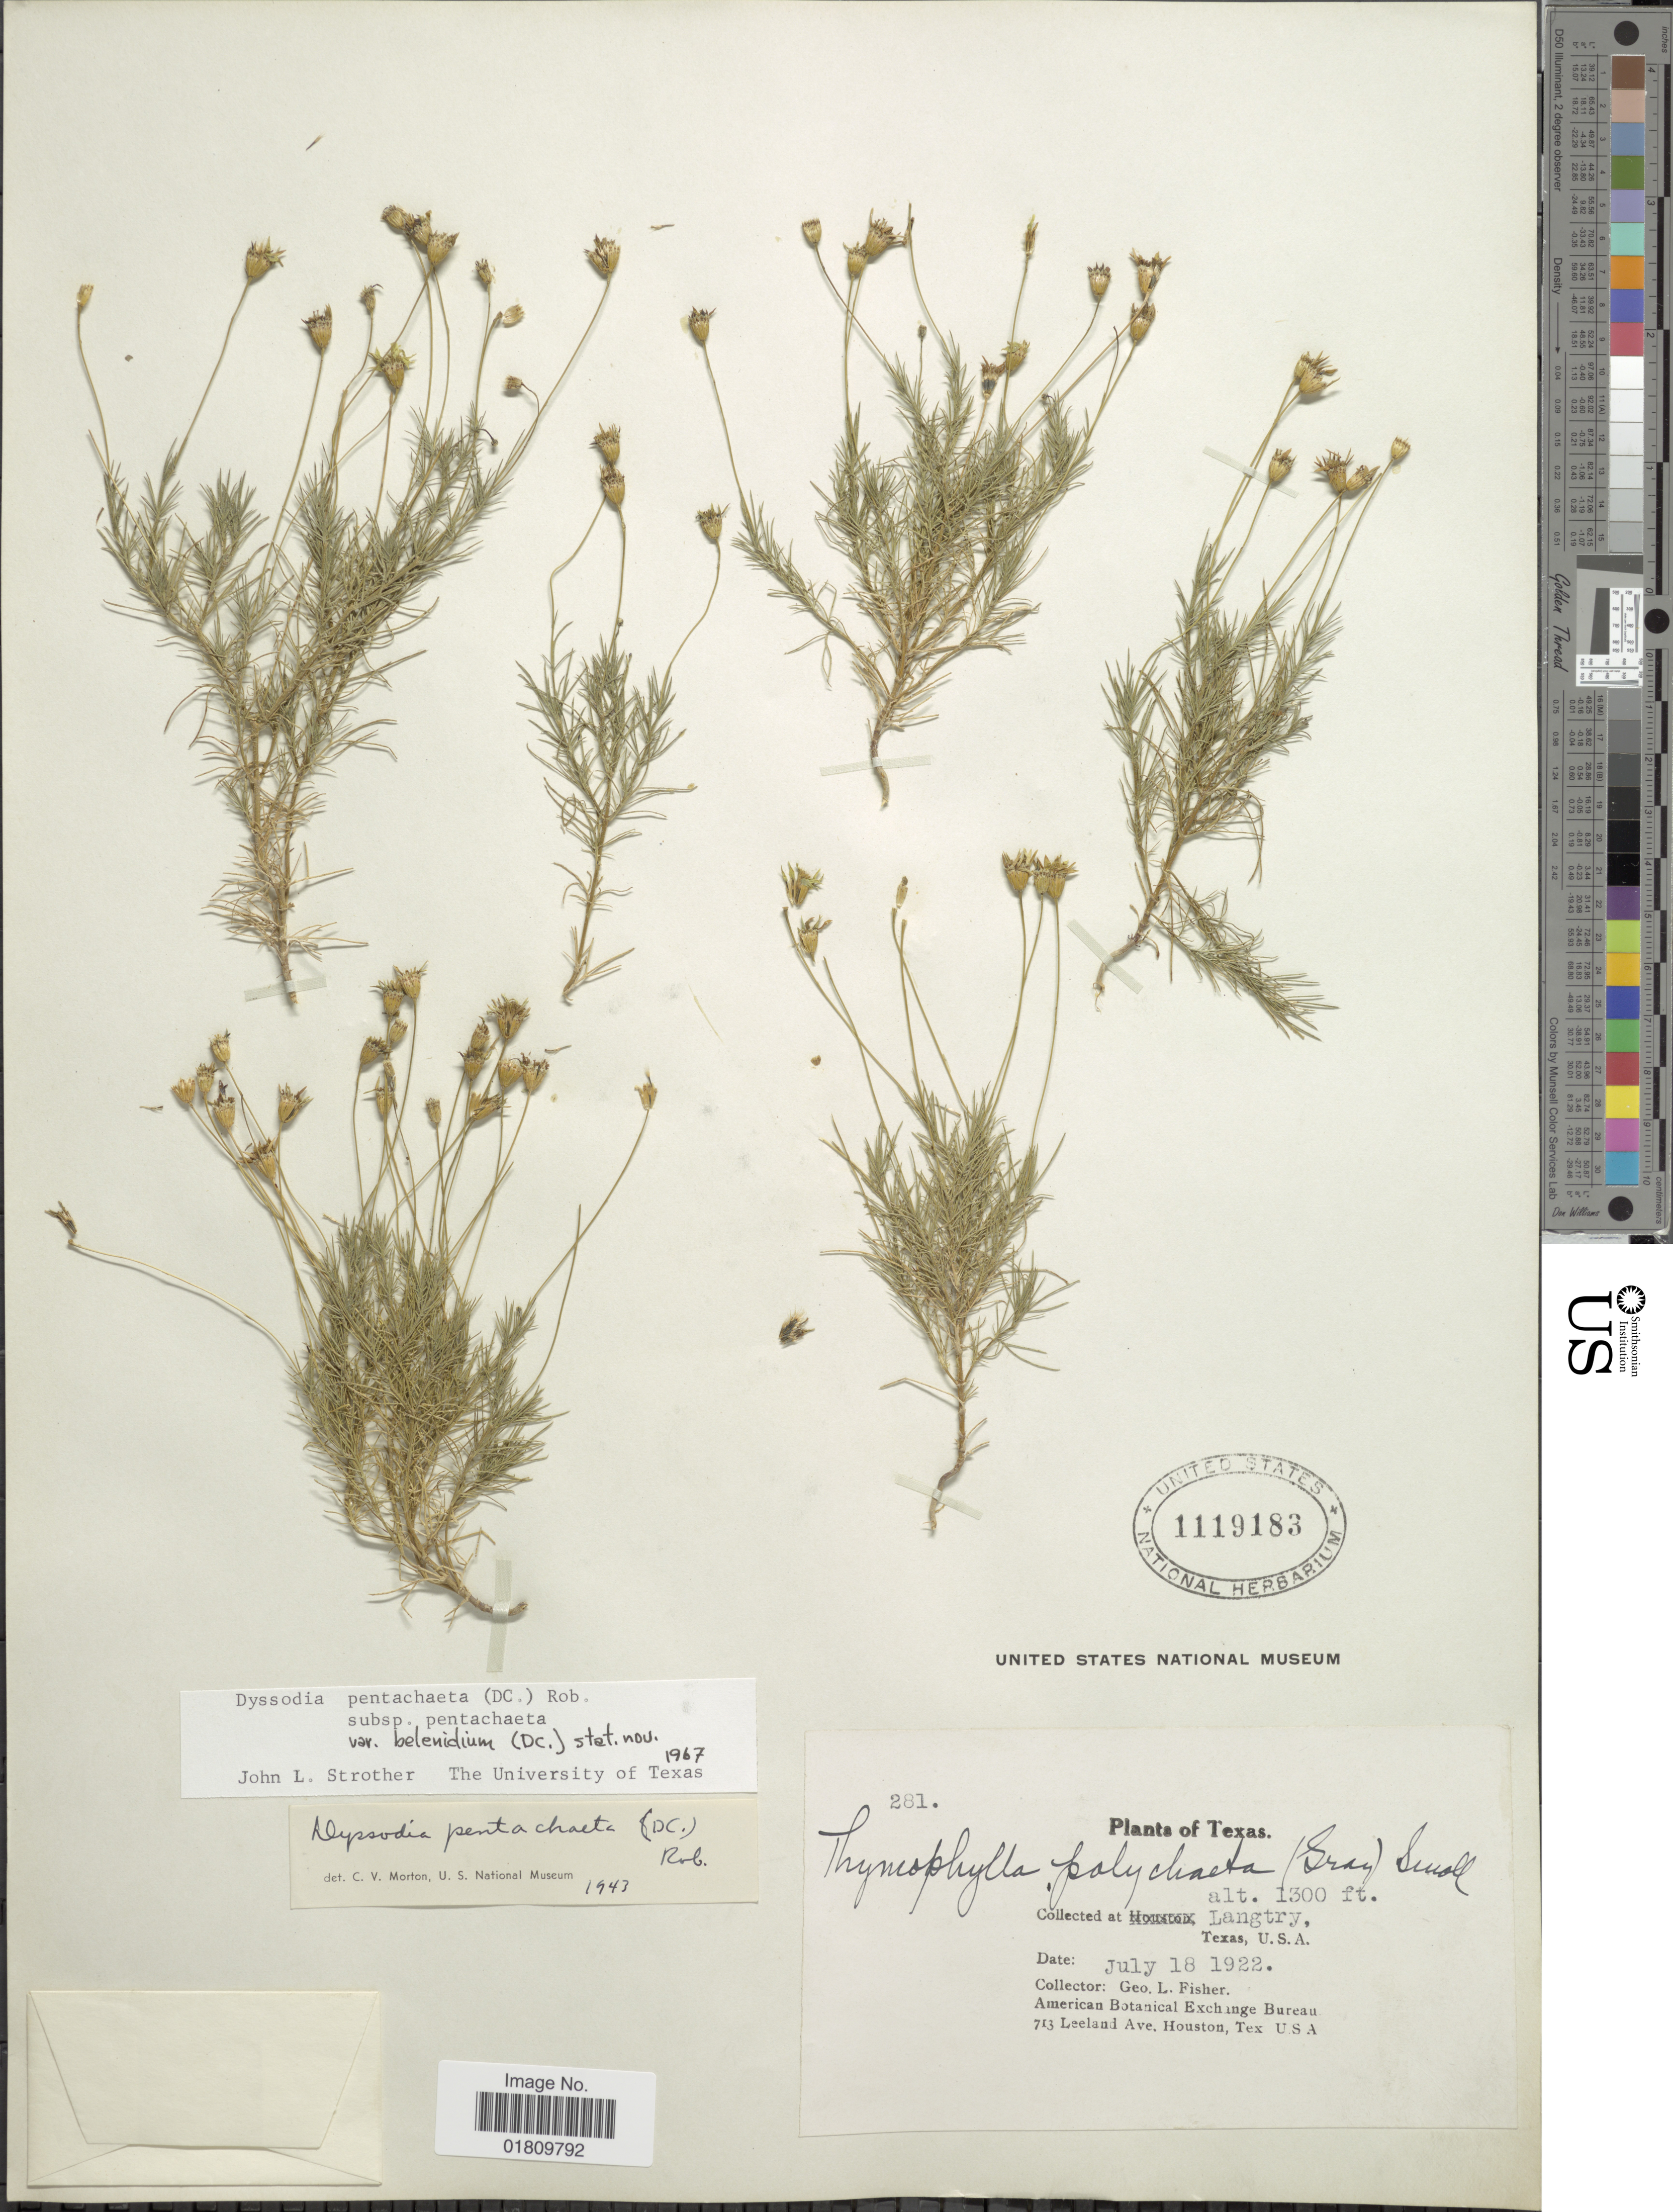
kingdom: Plantae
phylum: Tracheophyta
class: Magnoliopsida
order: Asterales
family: Asteraceae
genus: Thymophylla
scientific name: Thymophylla pentachaeta var. belenidium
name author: (DC.) Strother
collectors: G. L. Fisher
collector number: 281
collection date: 1922-07-18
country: United States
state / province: Texas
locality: Langtry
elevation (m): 396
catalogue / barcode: US 1119183